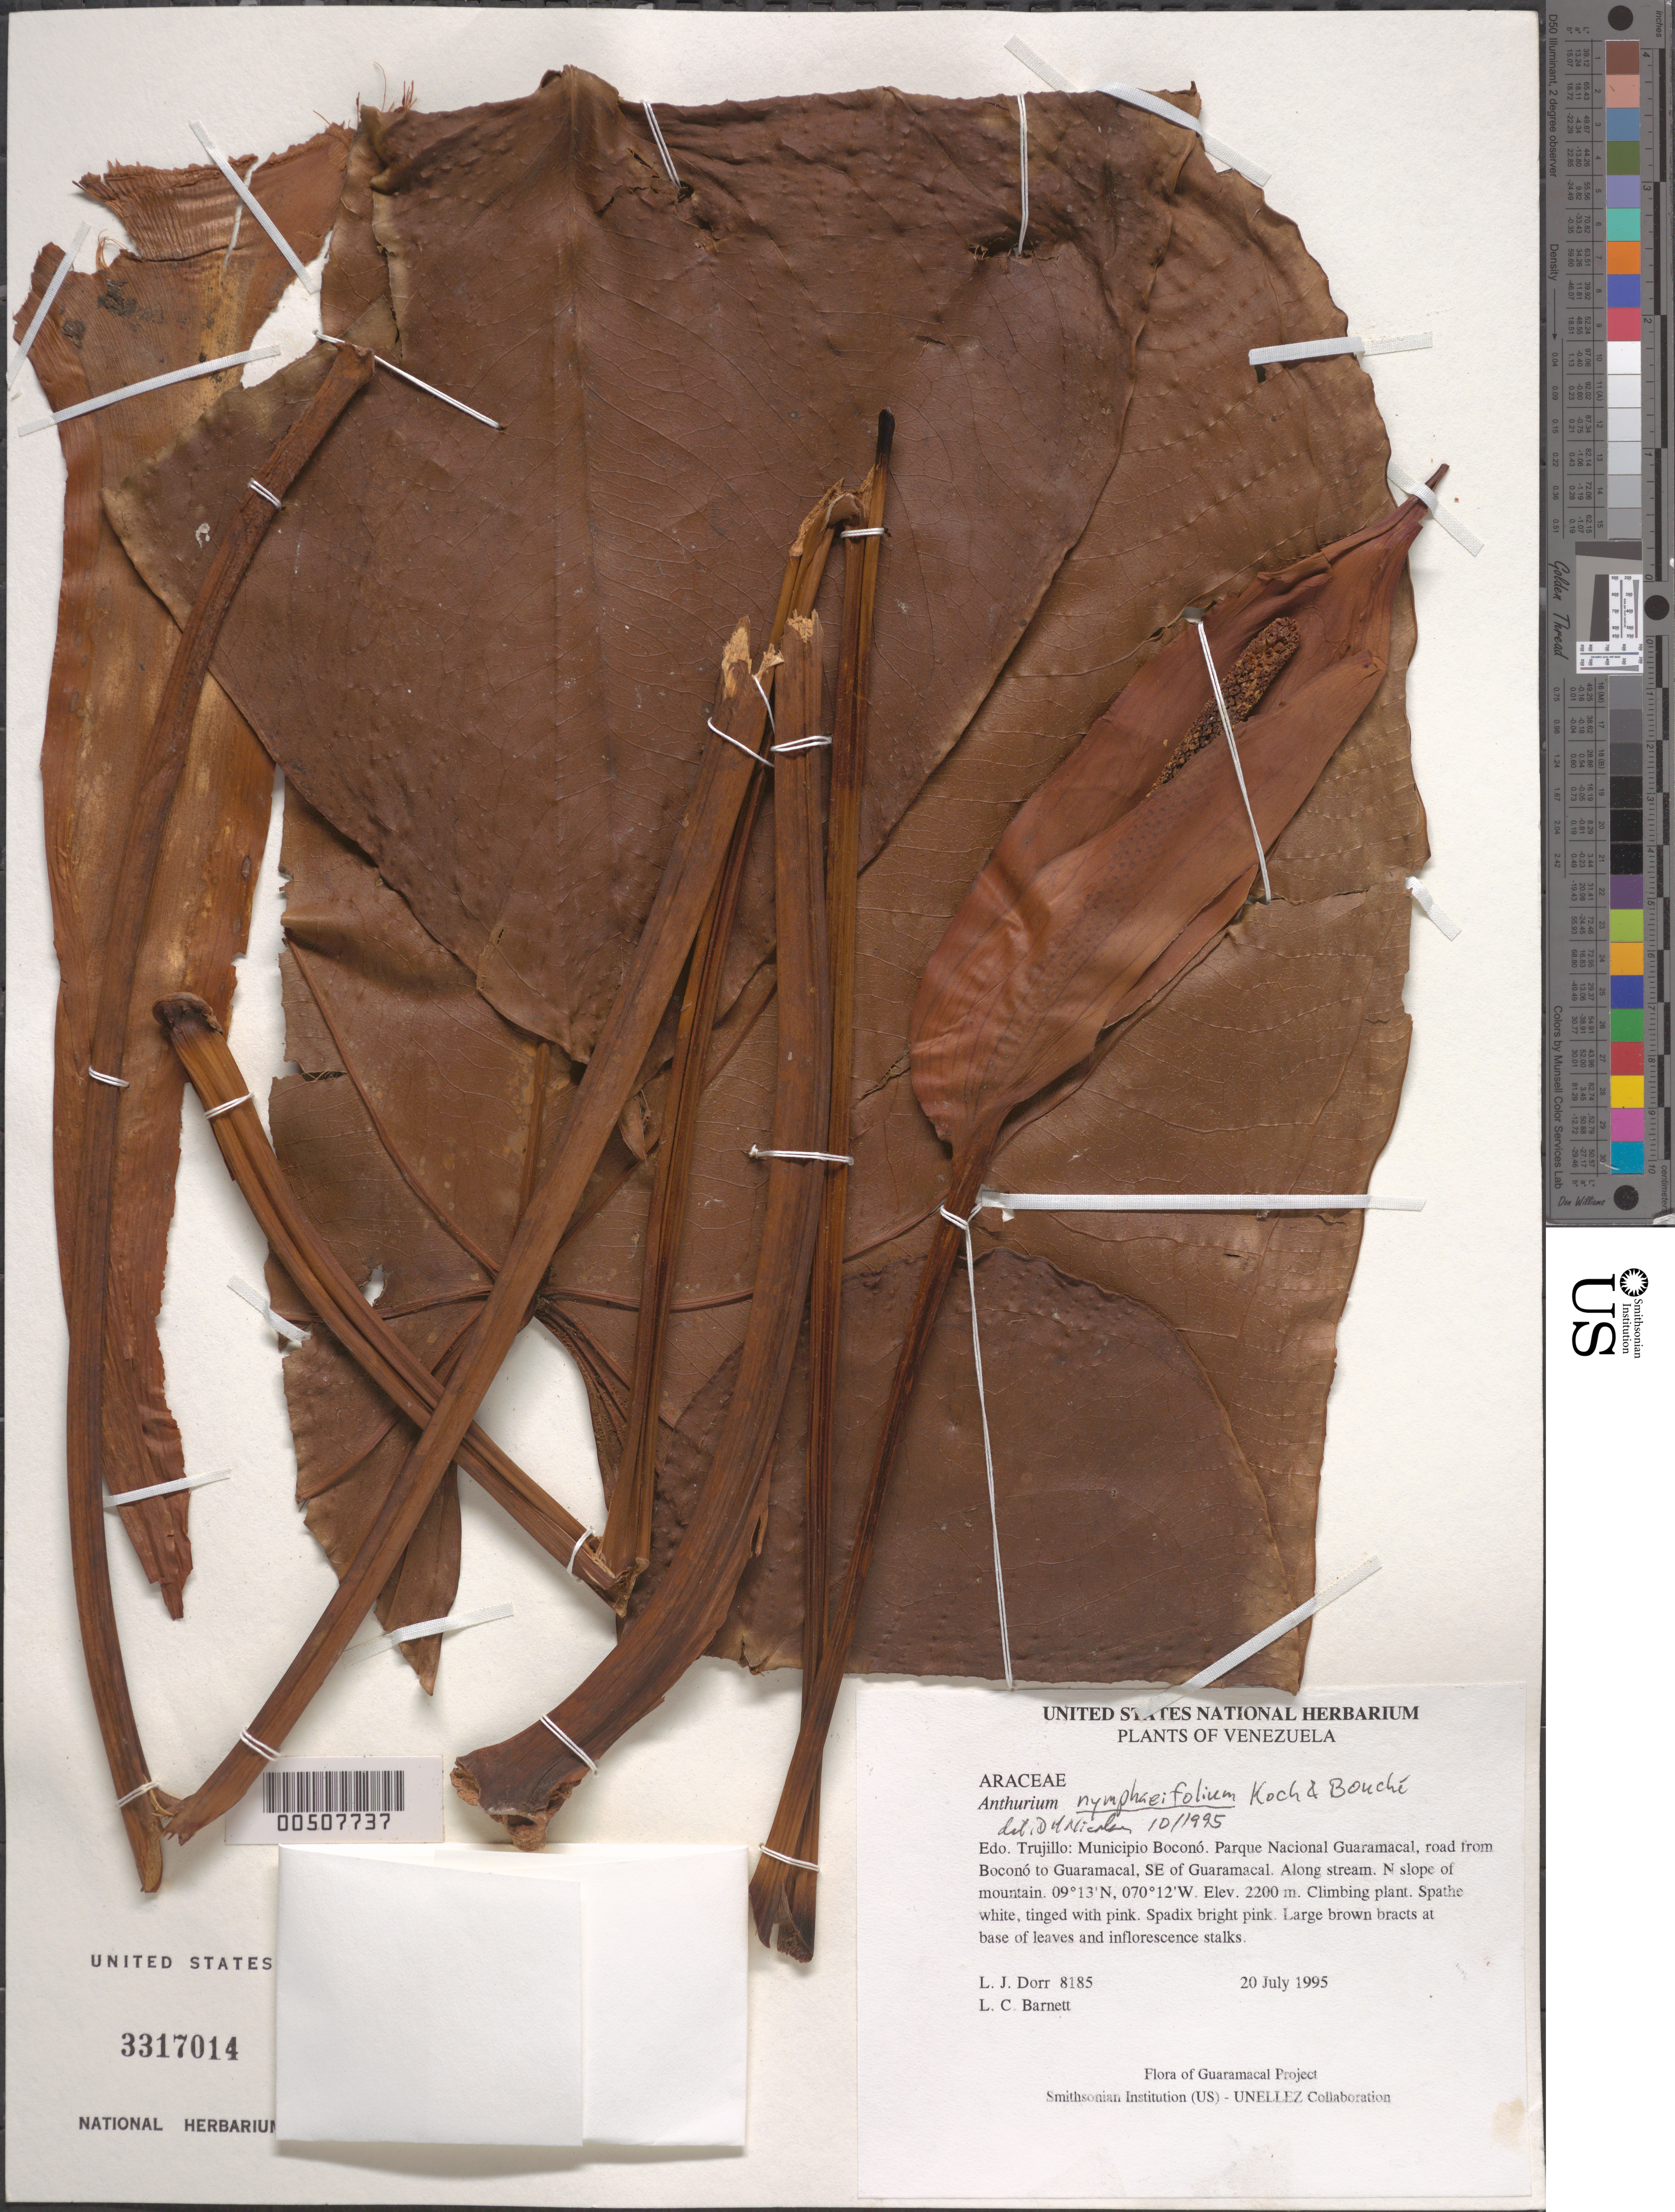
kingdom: Plantae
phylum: Tracheophyta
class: Liliopsida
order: Alismatales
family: Araceae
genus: Anthurium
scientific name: Anthurium nymphaeifolium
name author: K. Koch & C.D. Bouché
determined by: Nicholson, D. H., (US), NMNH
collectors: L. J. Dorr & L. C. Barnett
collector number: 8185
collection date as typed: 20 Jul 1995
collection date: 1995-07-20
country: Venezuela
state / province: Trujillo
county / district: Boconó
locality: Parque Nacional Guaramacal, road from Boconó to Guaramacal, SE of Guaramacal. Along stream. N slope of mountain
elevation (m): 2200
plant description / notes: PORT, US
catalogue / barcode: US 3317014